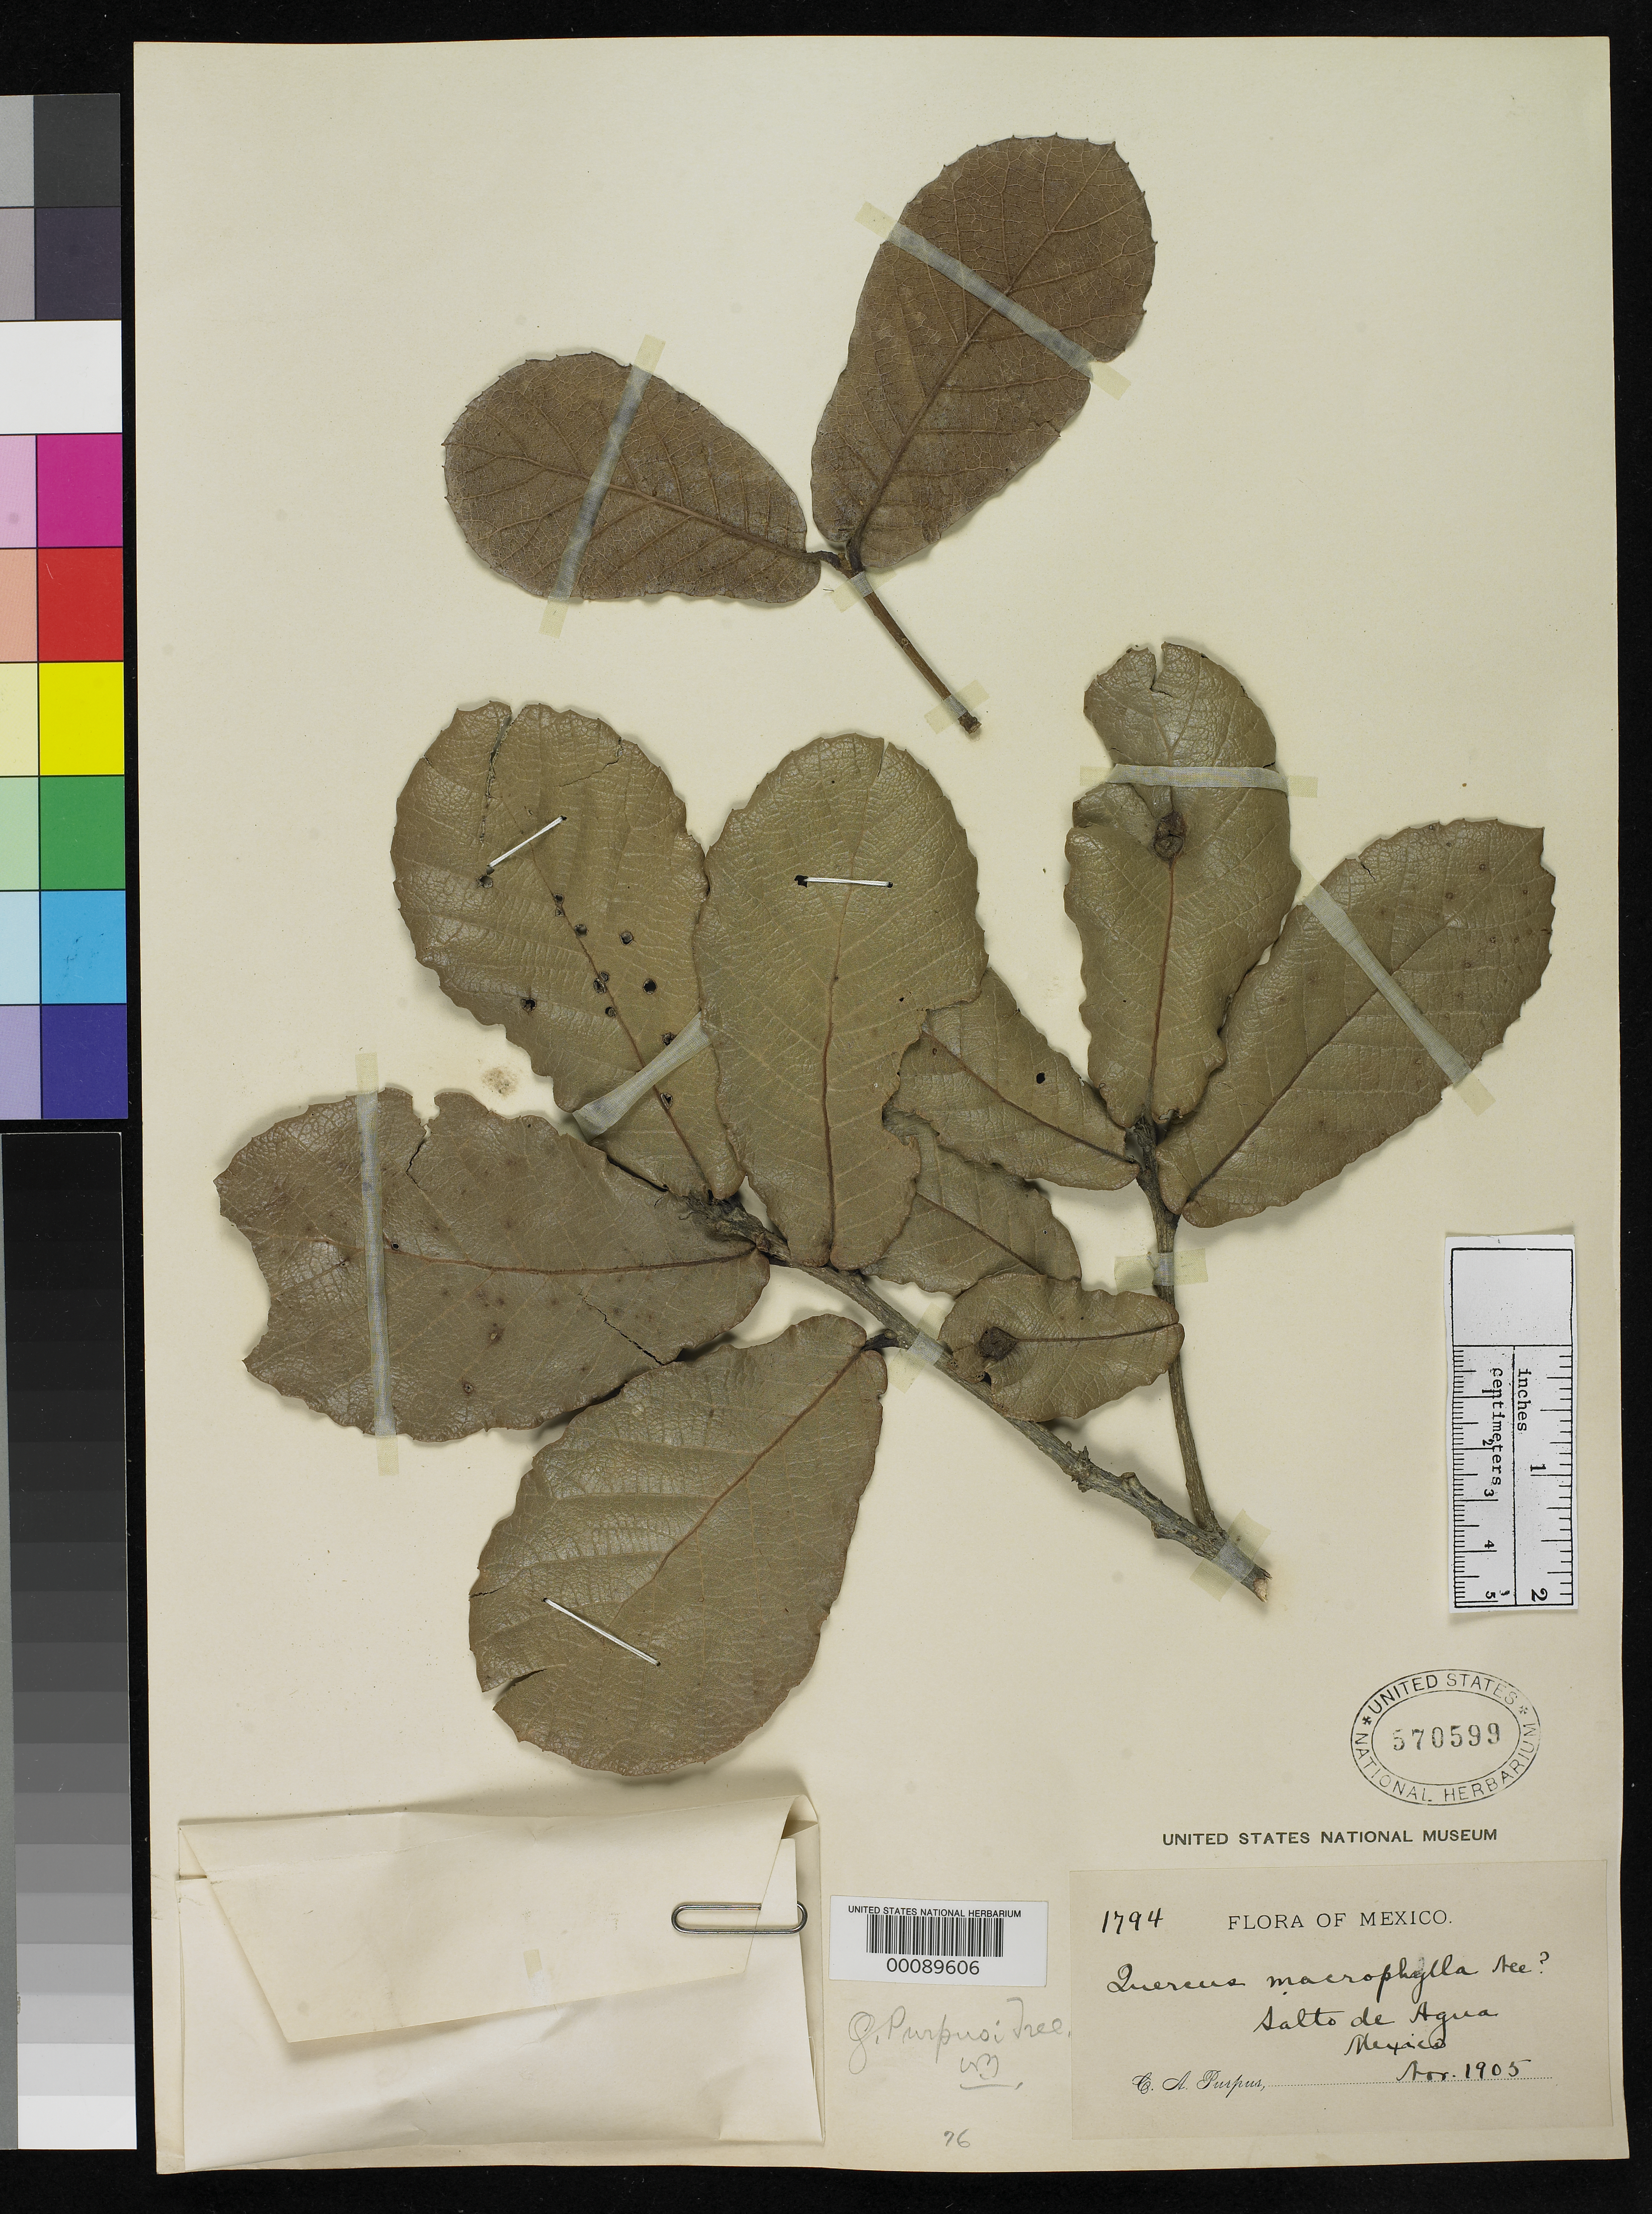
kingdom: Plantae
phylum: Tracheophyta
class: Magnoliopsida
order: Fagales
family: Fagaceae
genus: Quercus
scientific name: Quercus purpusi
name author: Trel.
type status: Isotype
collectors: C. A. Purpus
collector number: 1794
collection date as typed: Nov 1905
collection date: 1905-11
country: Mexico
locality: Salto de Agua.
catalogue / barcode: US 570599